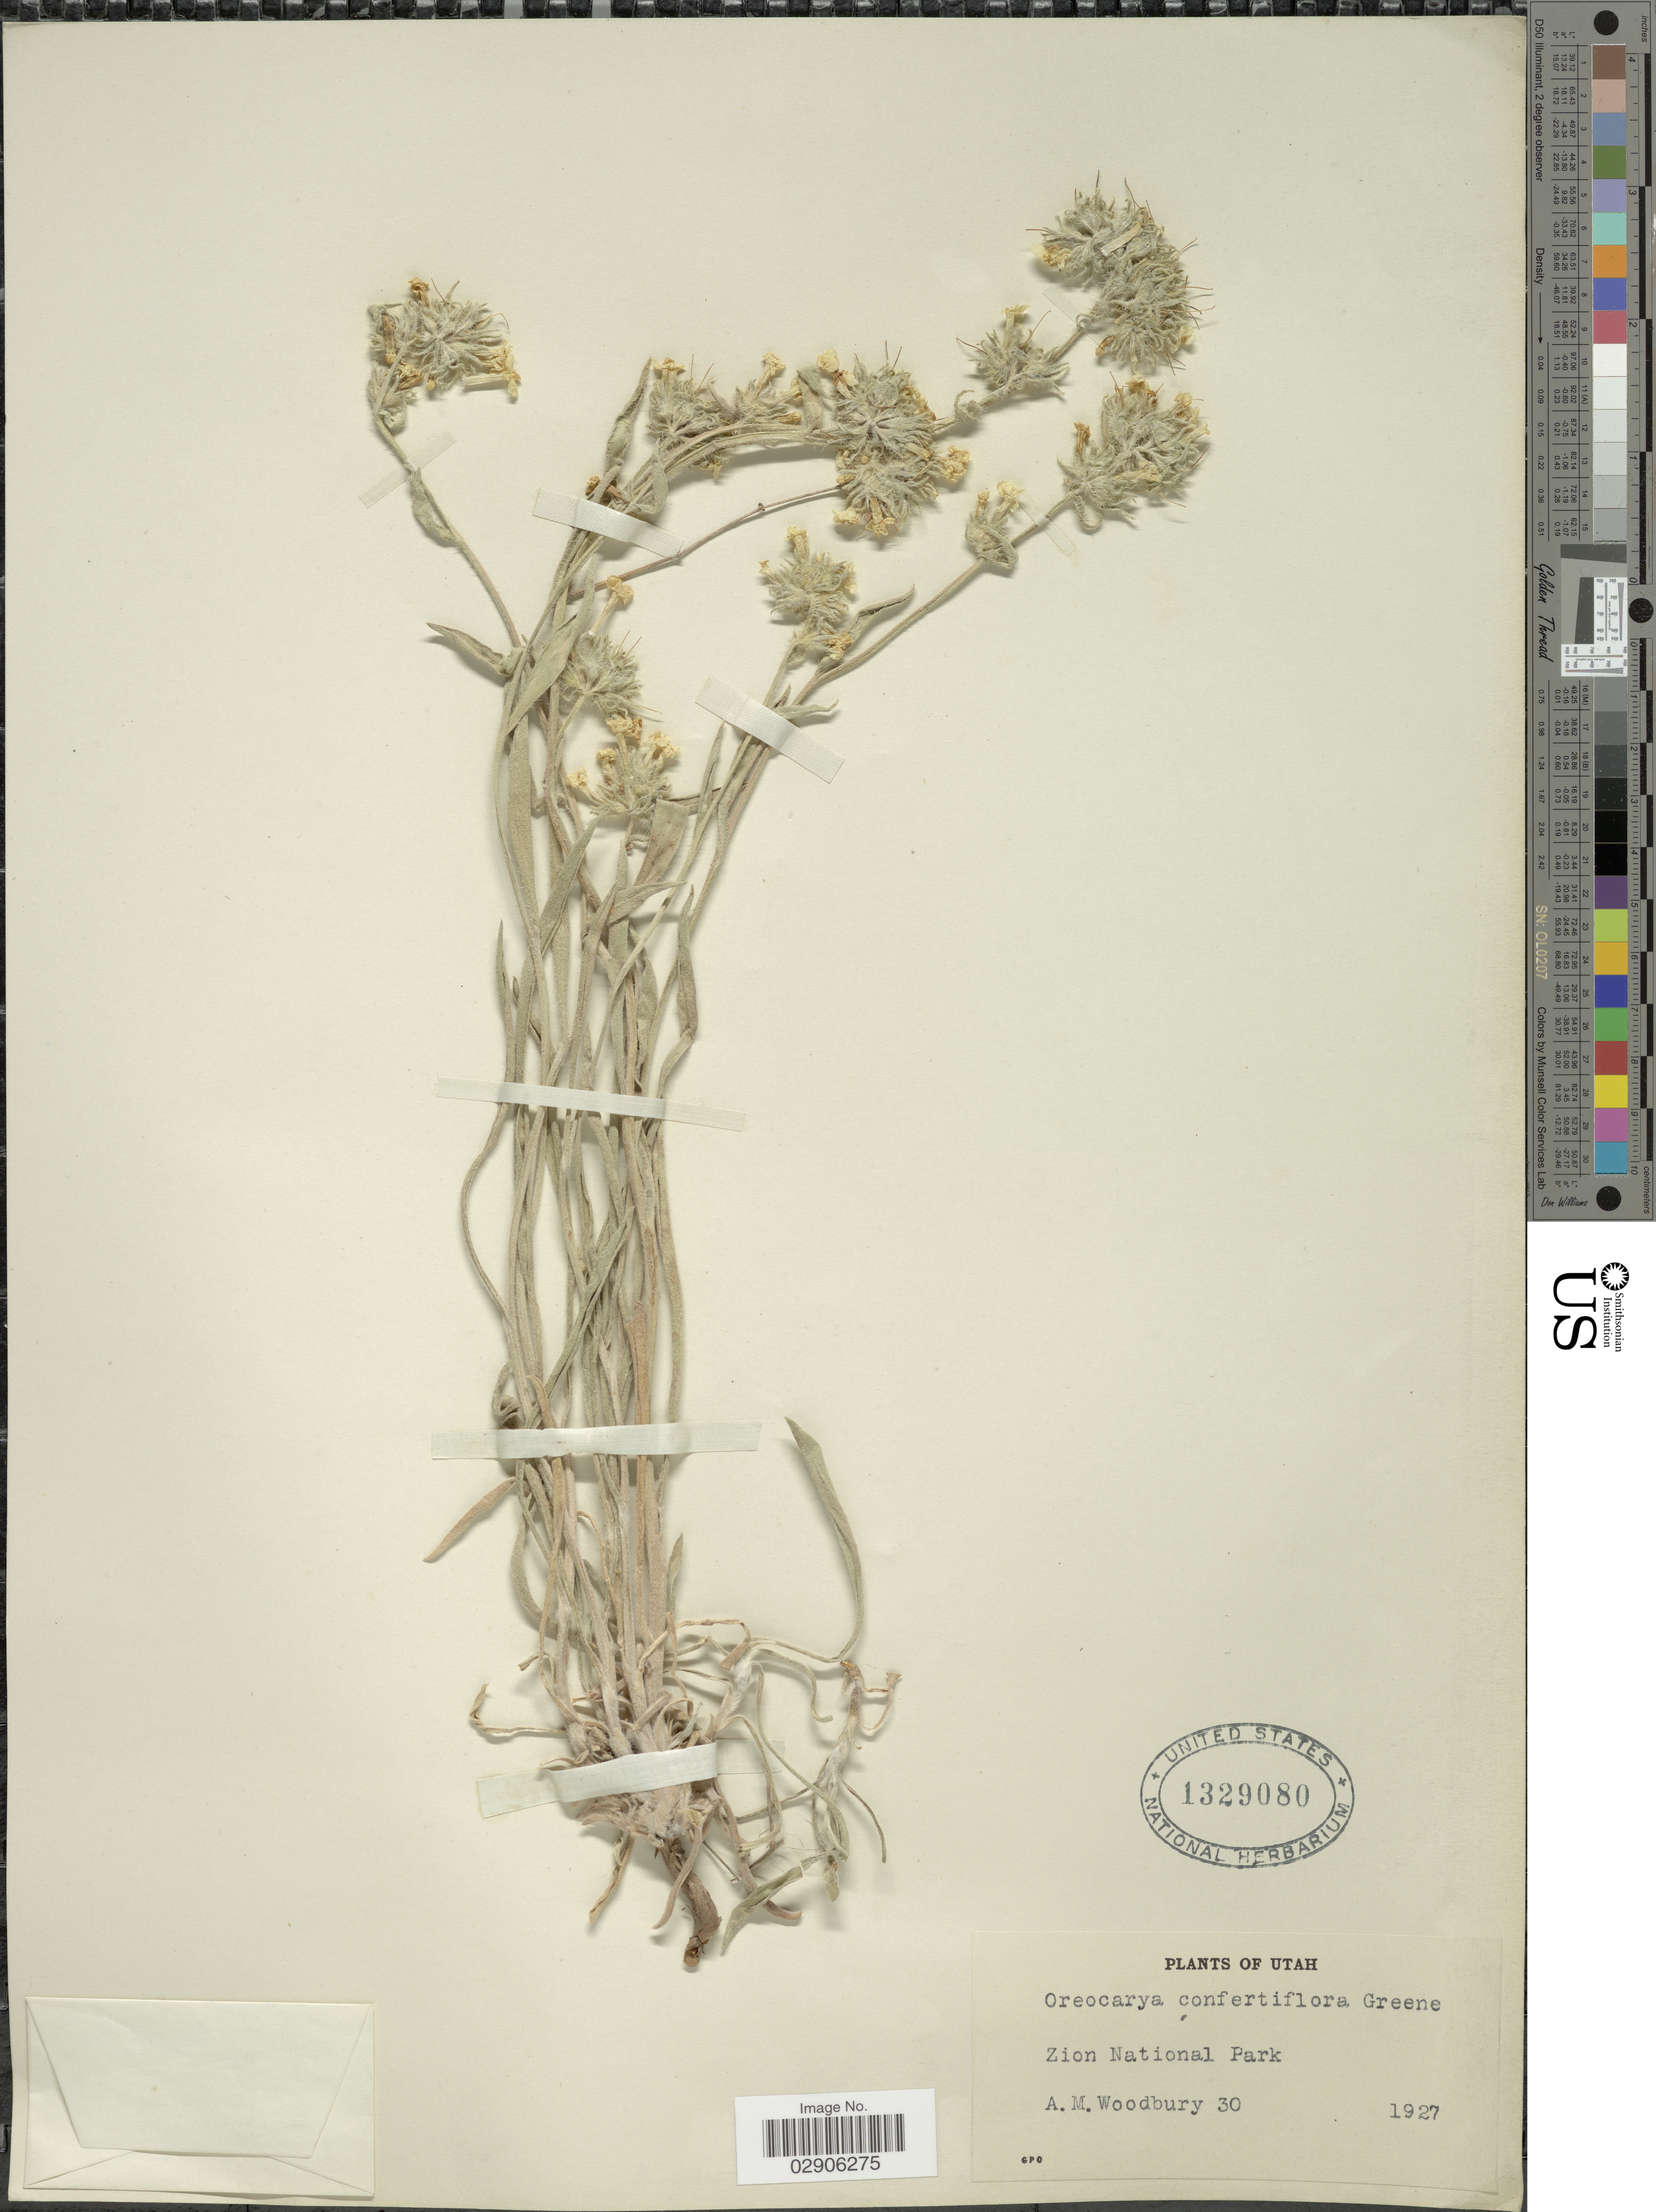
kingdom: Plantae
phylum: Tracheophyta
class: Magnoliopsida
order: Boraginales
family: Boraginaceae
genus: Oreocarya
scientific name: Oreocarya confertiflora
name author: Greene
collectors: A. M. Woodbury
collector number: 30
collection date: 1927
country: United States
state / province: Utah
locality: Zion National Park.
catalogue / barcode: US 1329080